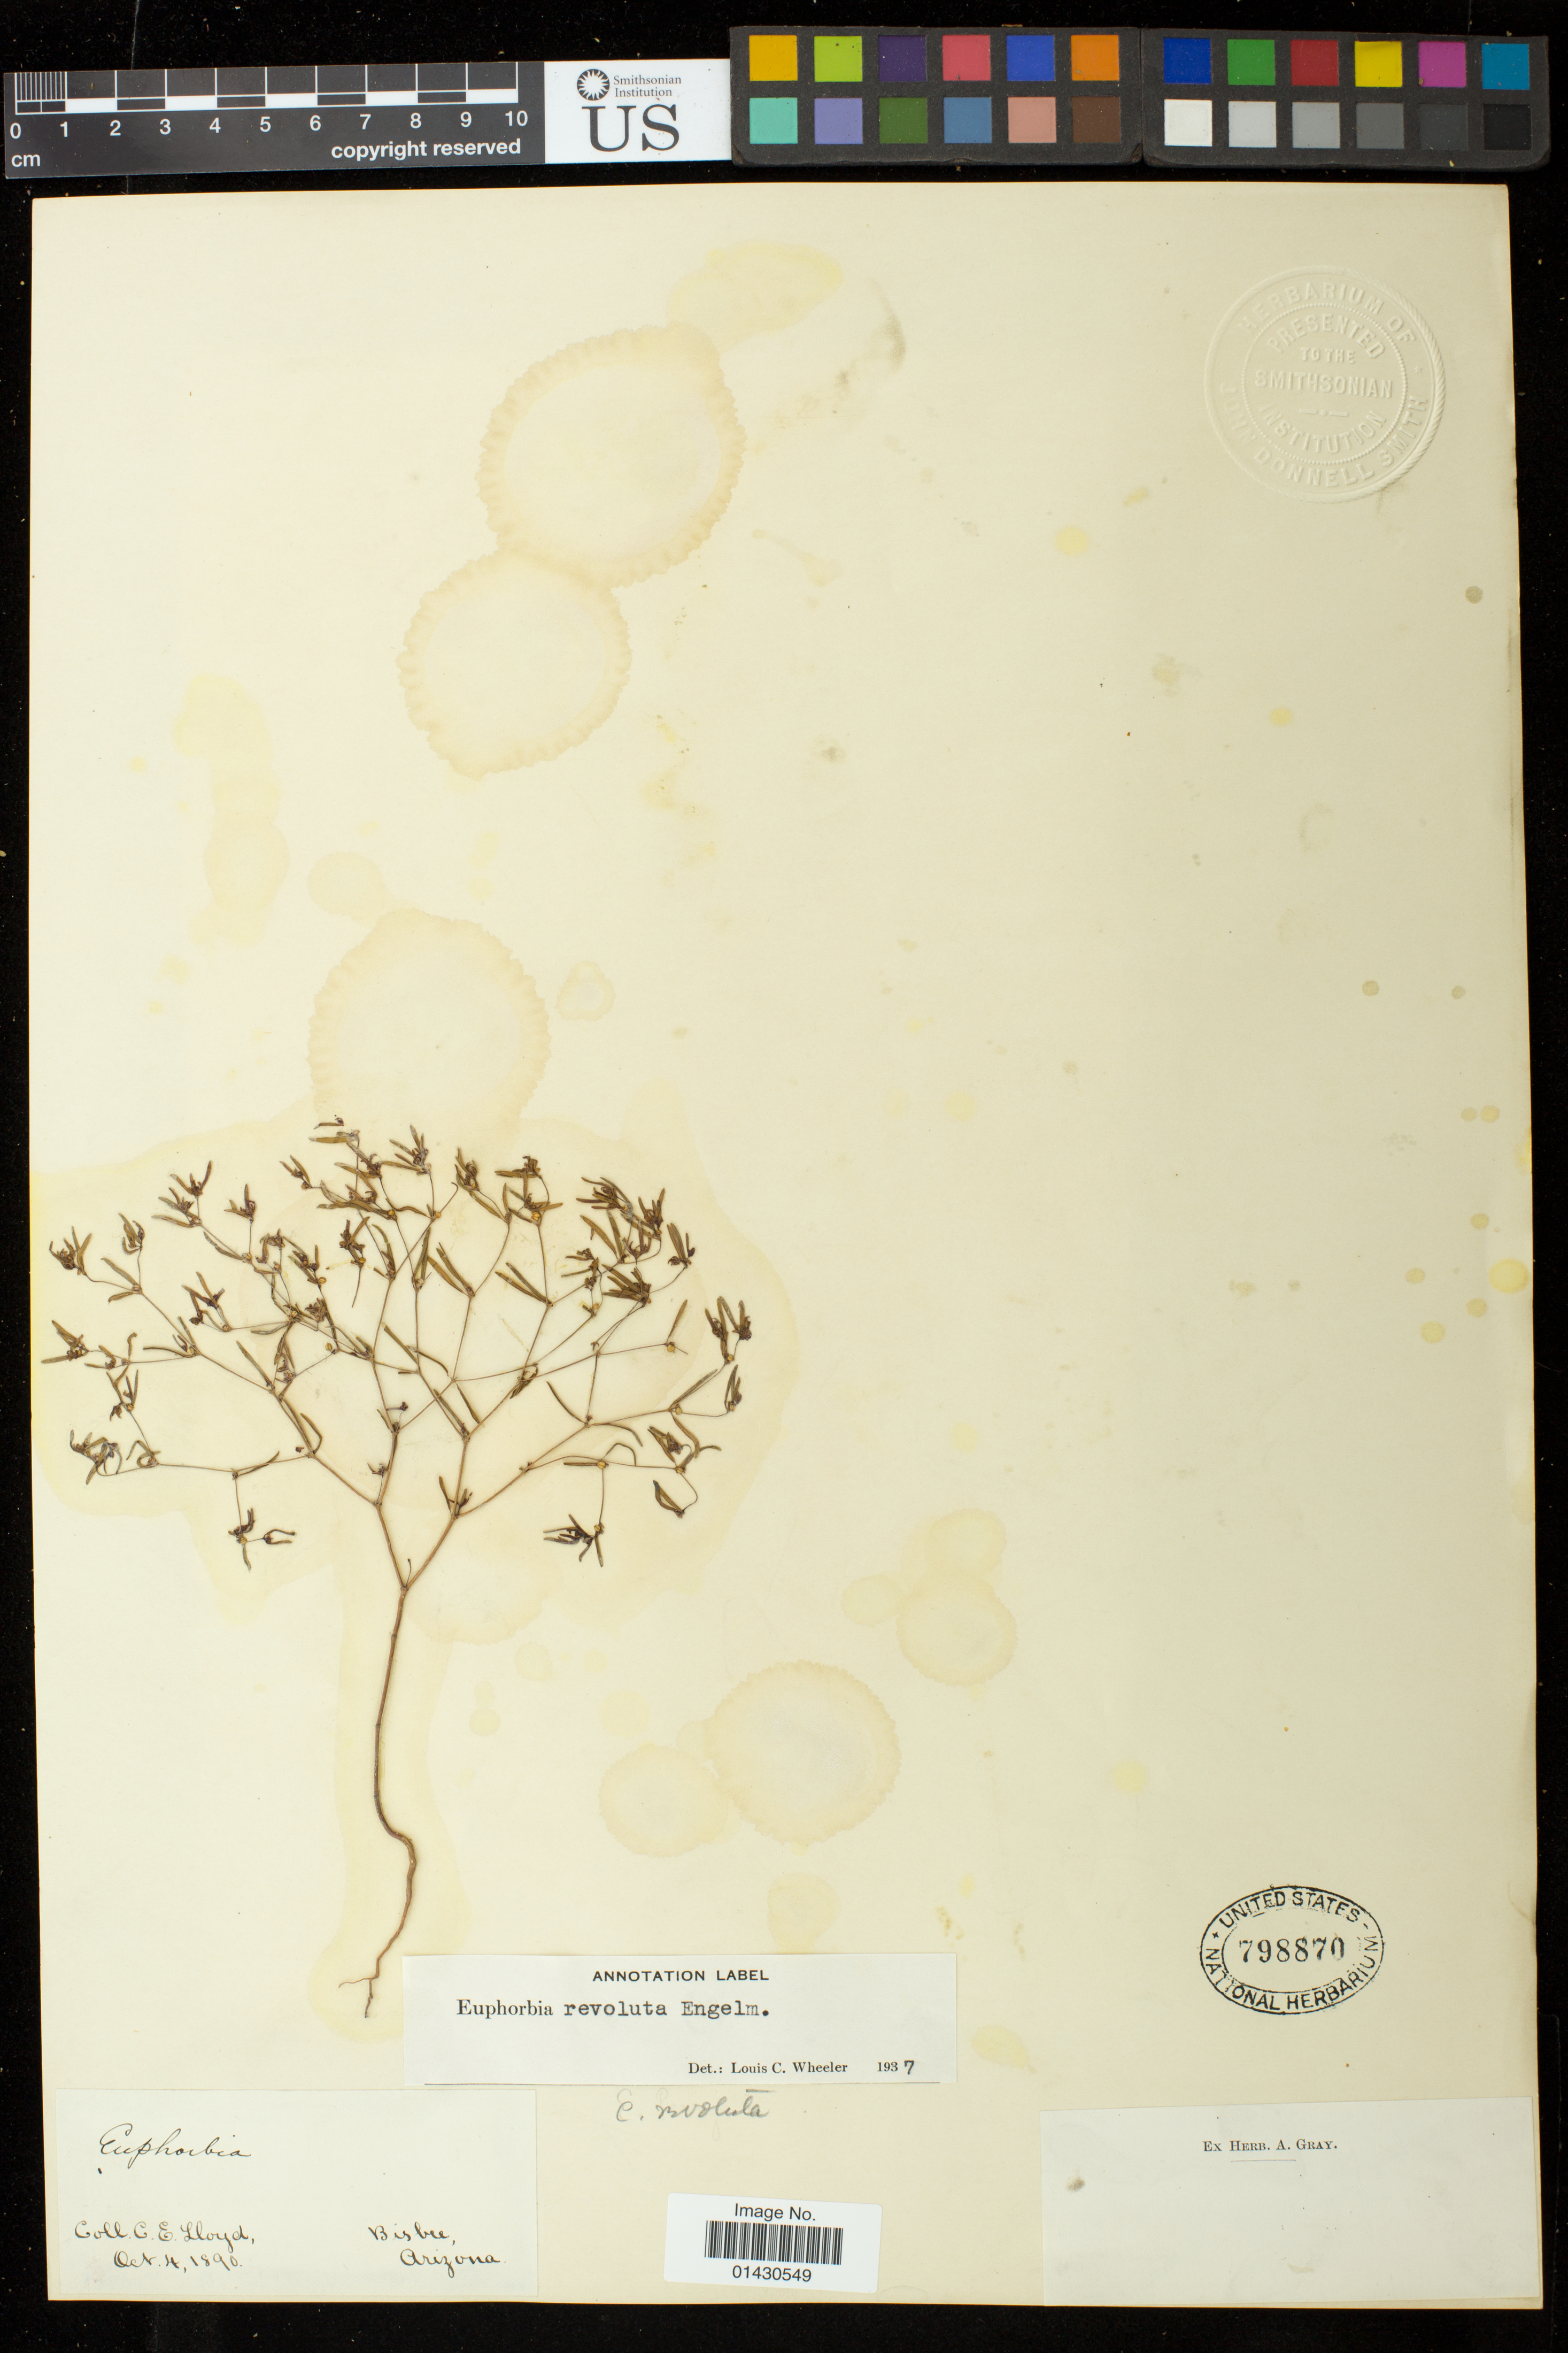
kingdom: Plantae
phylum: Tracheophyta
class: Magnoliopsida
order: Malpighiales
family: Euphorbiaceae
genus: Euphorbia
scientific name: Euphorbia revoluta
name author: Engelm. in Emory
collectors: Lloyd, C. E.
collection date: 1890-10-04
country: United States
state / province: Arizona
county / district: Cochise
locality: Bisbee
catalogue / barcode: US 798870